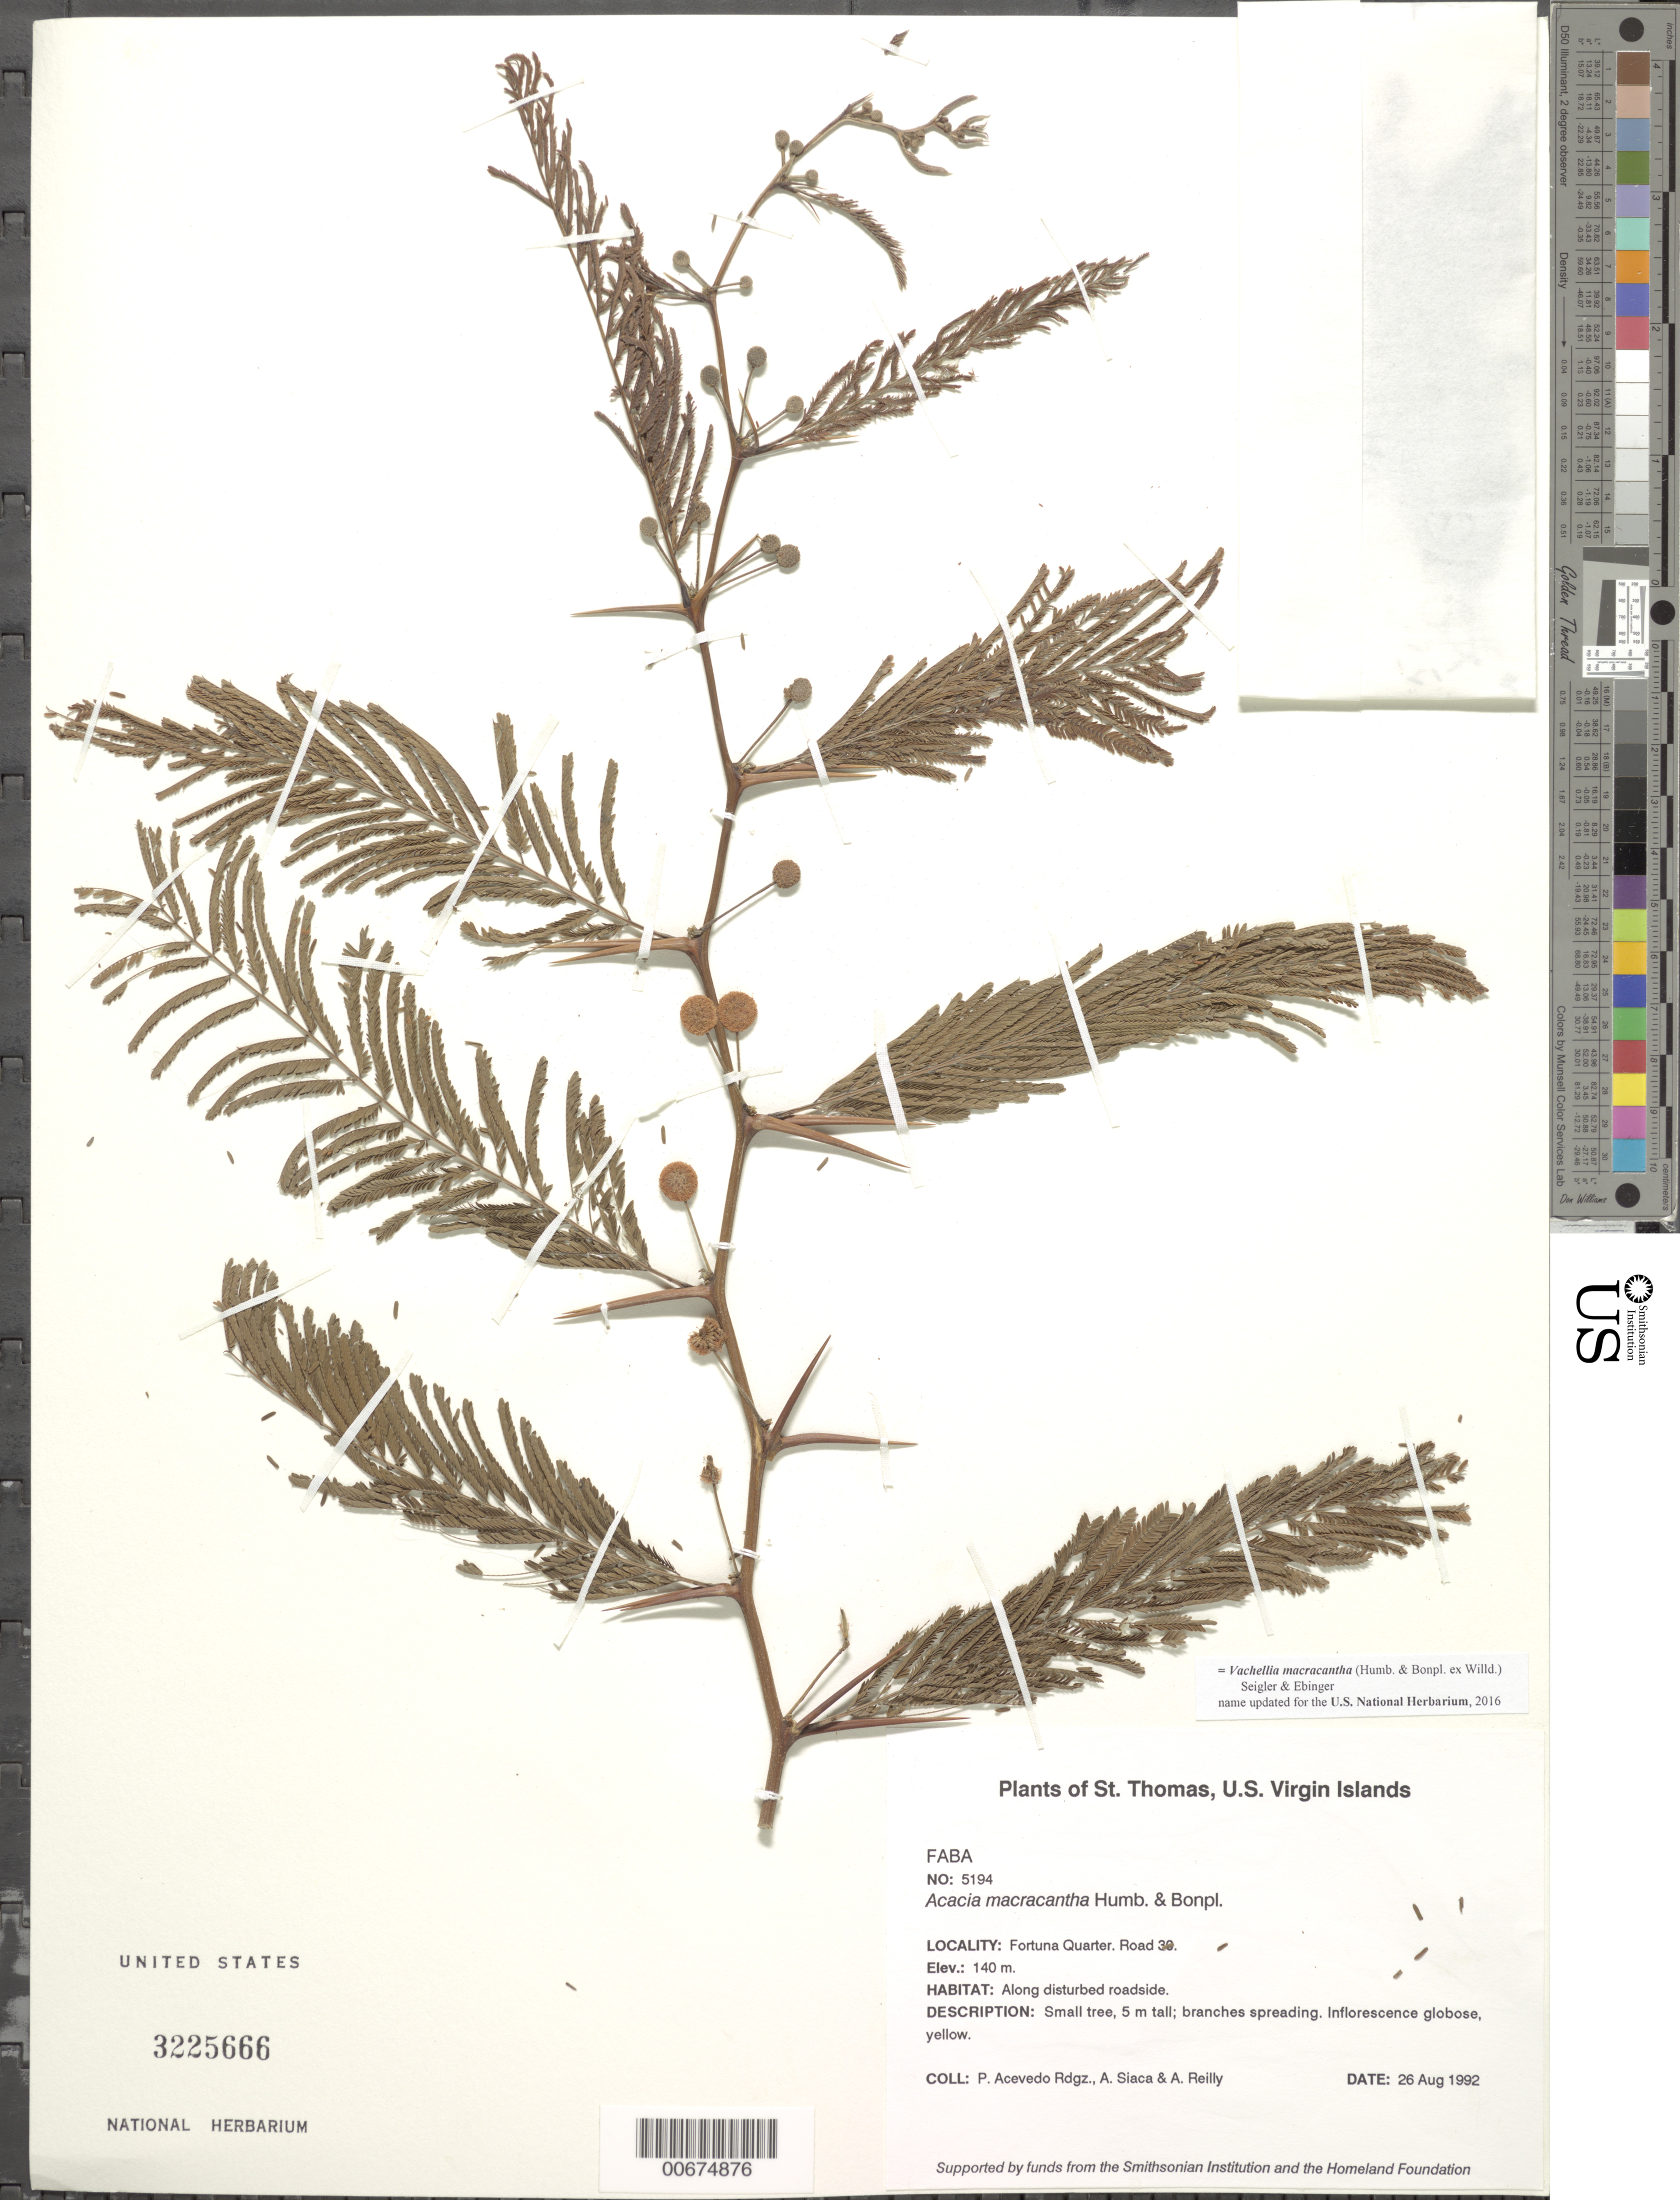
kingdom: Plantae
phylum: Tracheophyta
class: Magnoliopsida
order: Fabales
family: Fabaceae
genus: Vachellia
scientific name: Vachellia macracantha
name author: (Humb. & Bonpl. ex Willd.) Seigler & Ebinger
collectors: P. Acevedo-Rodr., A. Siaca & A. Reilly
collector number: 5194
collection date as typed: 26 Aug 1992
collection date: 1992-08-26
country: U.S. Virgin Islands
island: St. Thomas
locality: Fortuna Quarter. Road 30.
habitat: Along disturbed roadside.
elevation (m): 140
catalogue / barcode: US 3225666